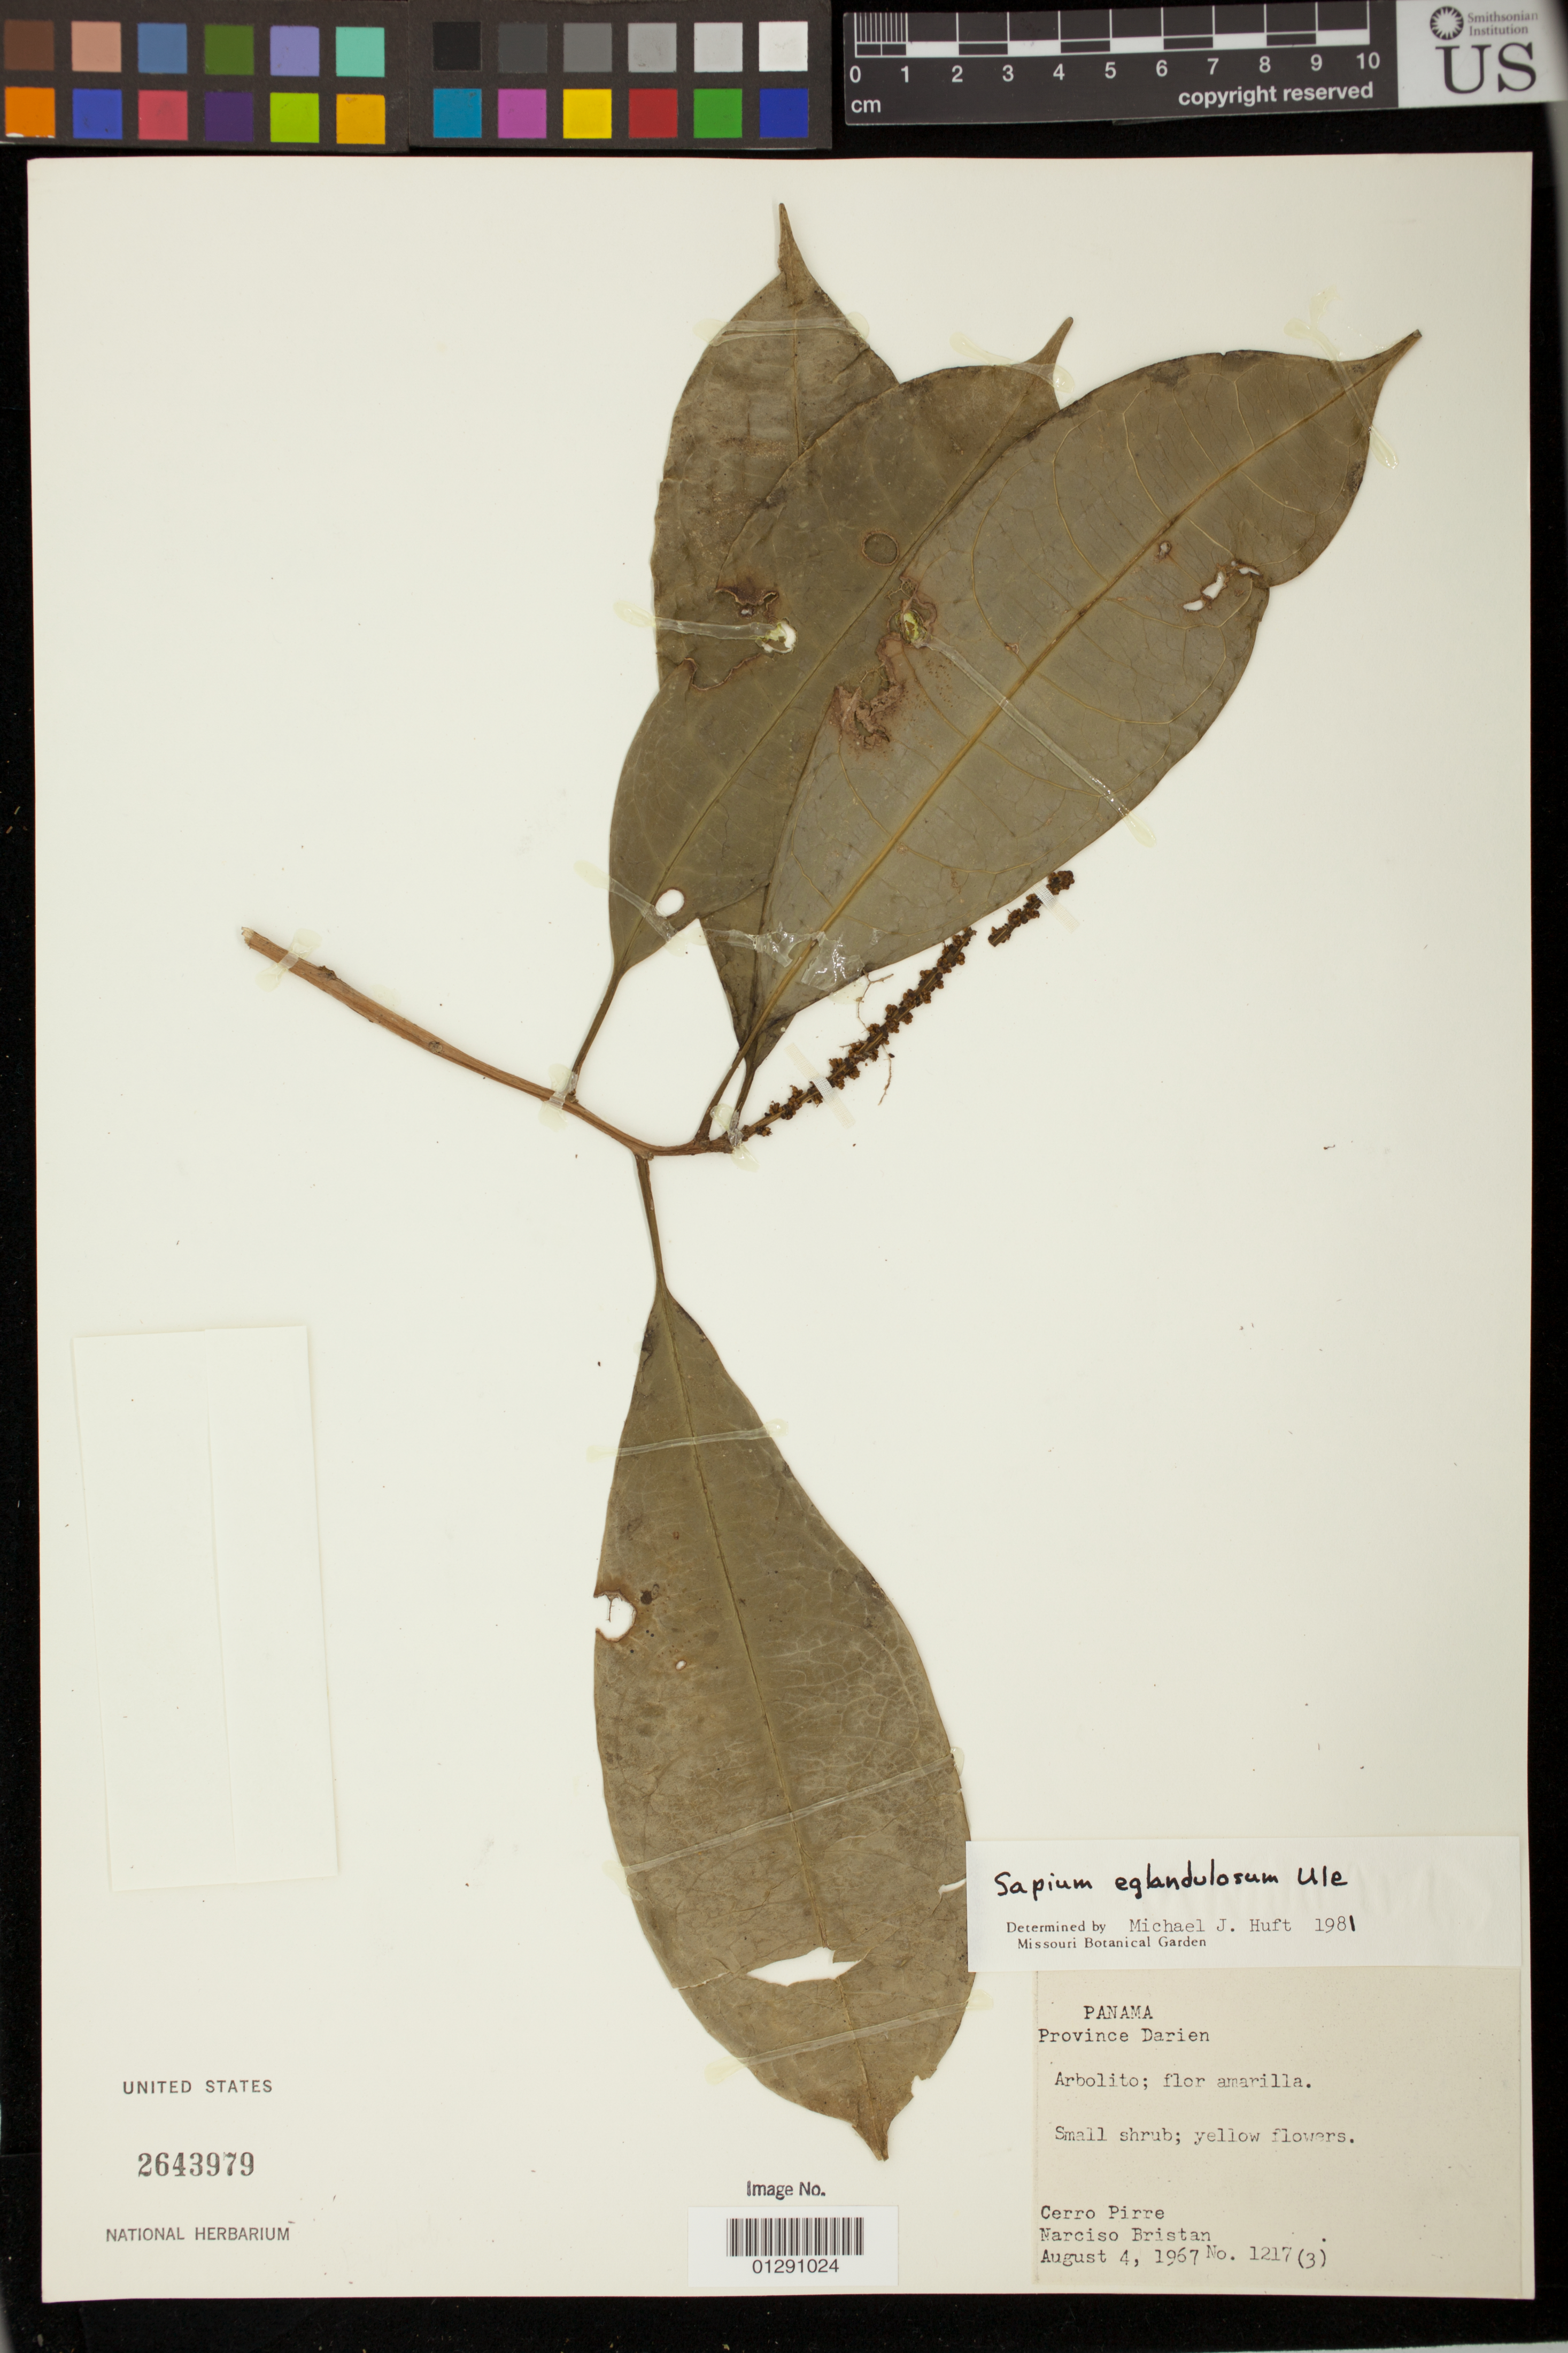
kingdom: Plantae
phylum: Tracheophyta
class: Magnoliopsida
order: Malpighiales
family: Euphorbiaceae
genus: Sapium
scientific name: Sapium eglandulosum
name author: Ule in Engl.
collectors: N. Bristan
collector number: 1217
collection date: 1967-08-04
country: Panama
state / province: Darién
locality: Cerro Pirre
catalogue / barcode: US 2643979